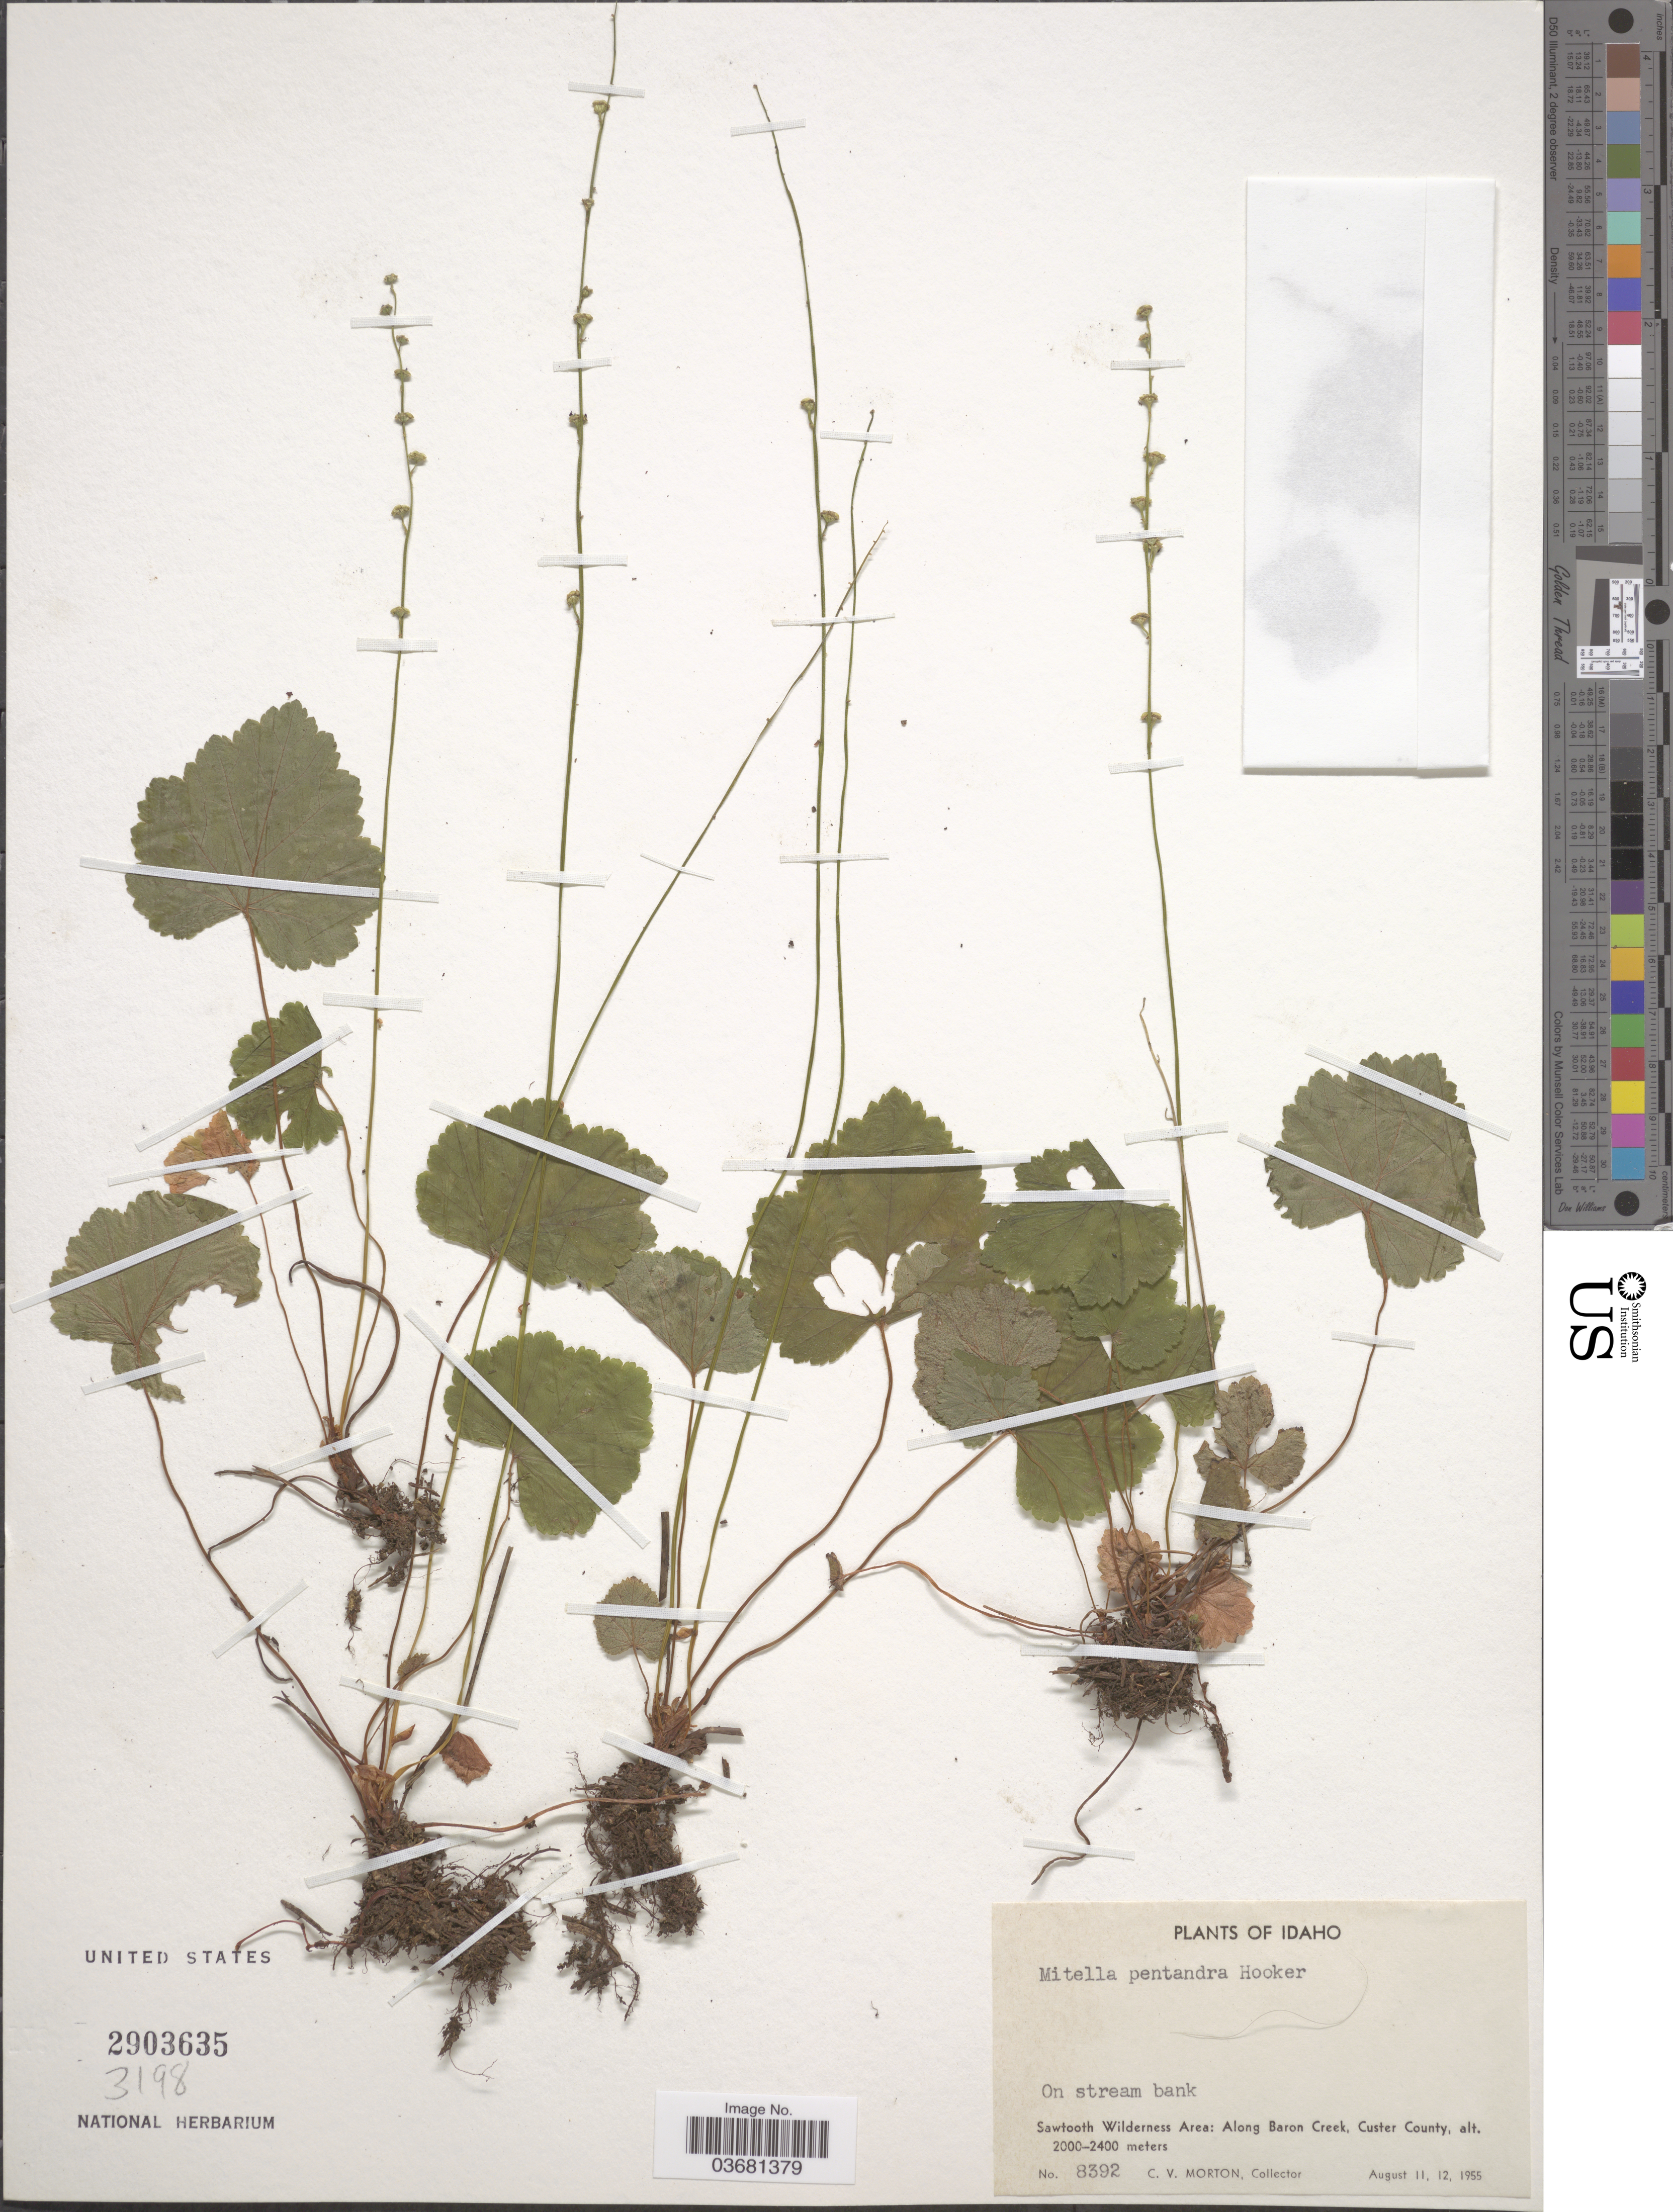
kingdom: Plantae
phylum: Tracheophyta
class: Magnoliopsida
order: Saxifragales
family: Saxifragaceae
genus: Mitella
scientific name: Mitella pentandra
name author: Hook.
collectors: C. V. Morton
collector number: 8392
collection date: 1955-08-11/1955-08-12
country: United States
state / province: Idaho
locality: Sawtooth Wilderness Area: Along Baron Creek, Custer County.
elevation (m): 2000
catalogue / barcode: US 2903635